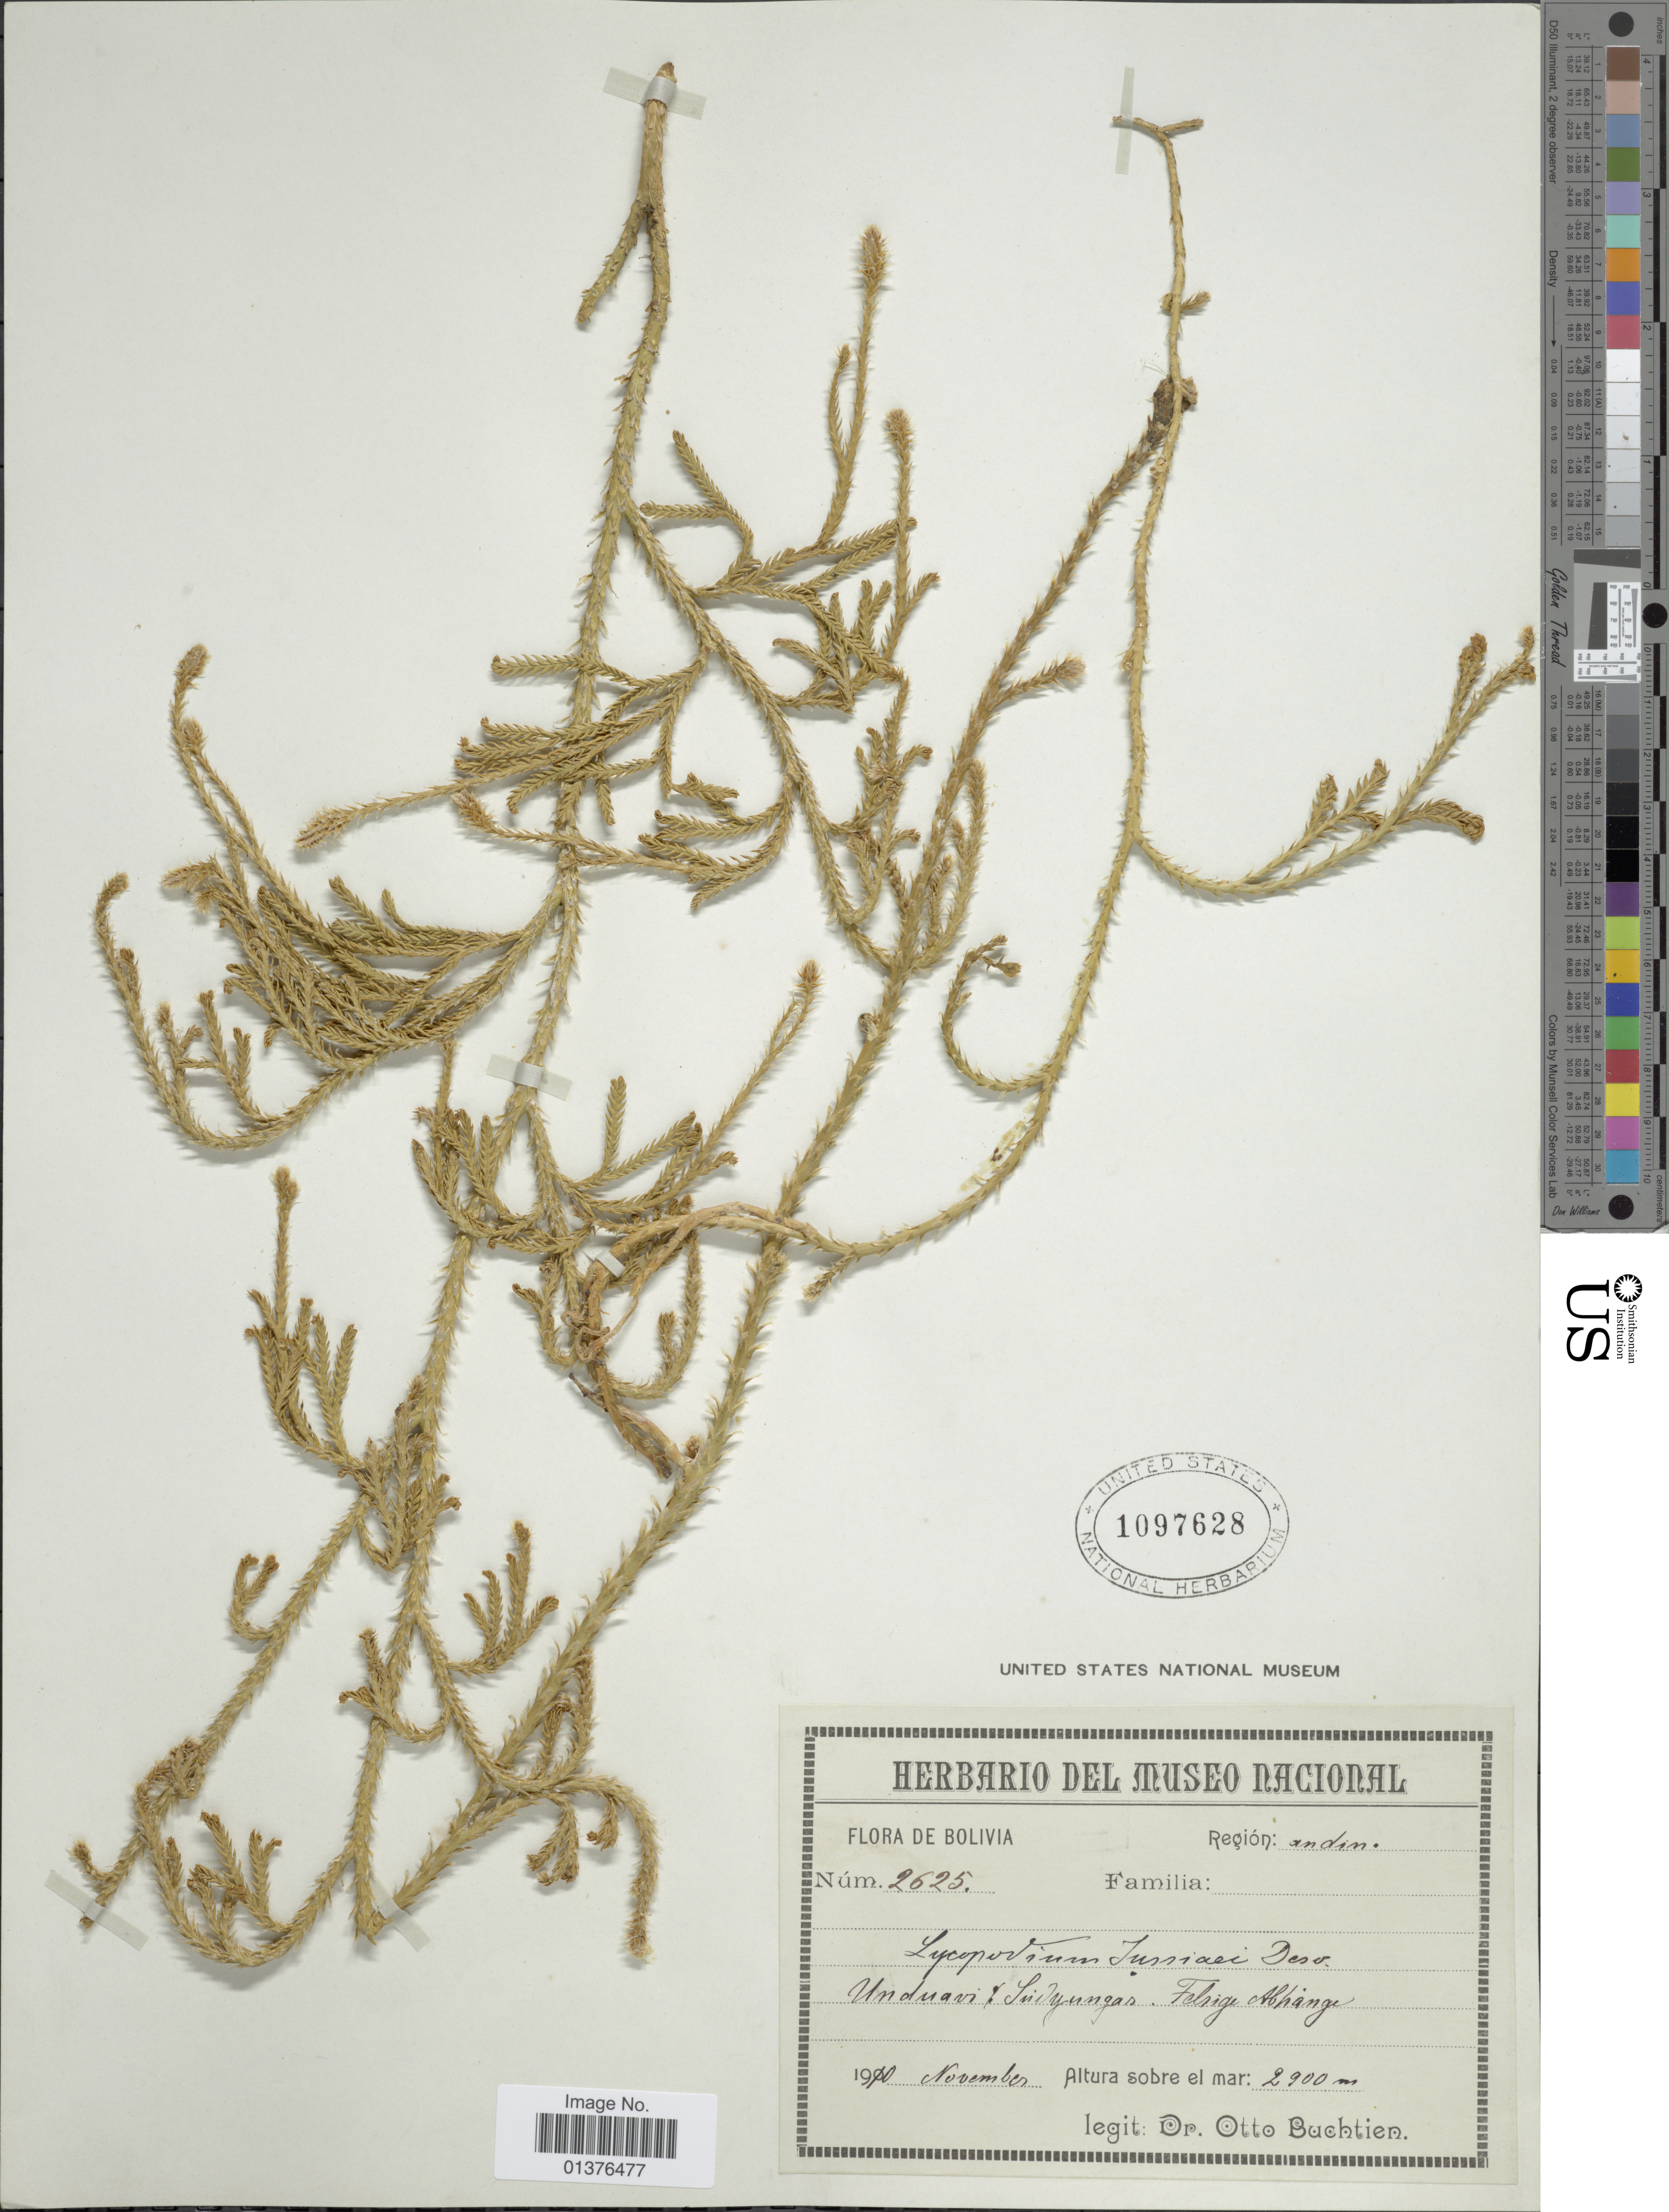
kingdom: Plantae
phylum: Tracheophyta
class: Lycopodiopsida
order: Lycopodiales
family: Lycopodiaceae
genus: Diphasium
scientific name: Diphasium jussiaei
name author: (Desv.) C. Presl ex Rothm.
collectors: O. Buchtien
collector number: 2625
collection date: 1910-11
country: Bolivia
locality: Unduavi: Sudyungas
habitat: felrige abhänge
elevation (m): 2900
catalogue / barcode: US 1097628